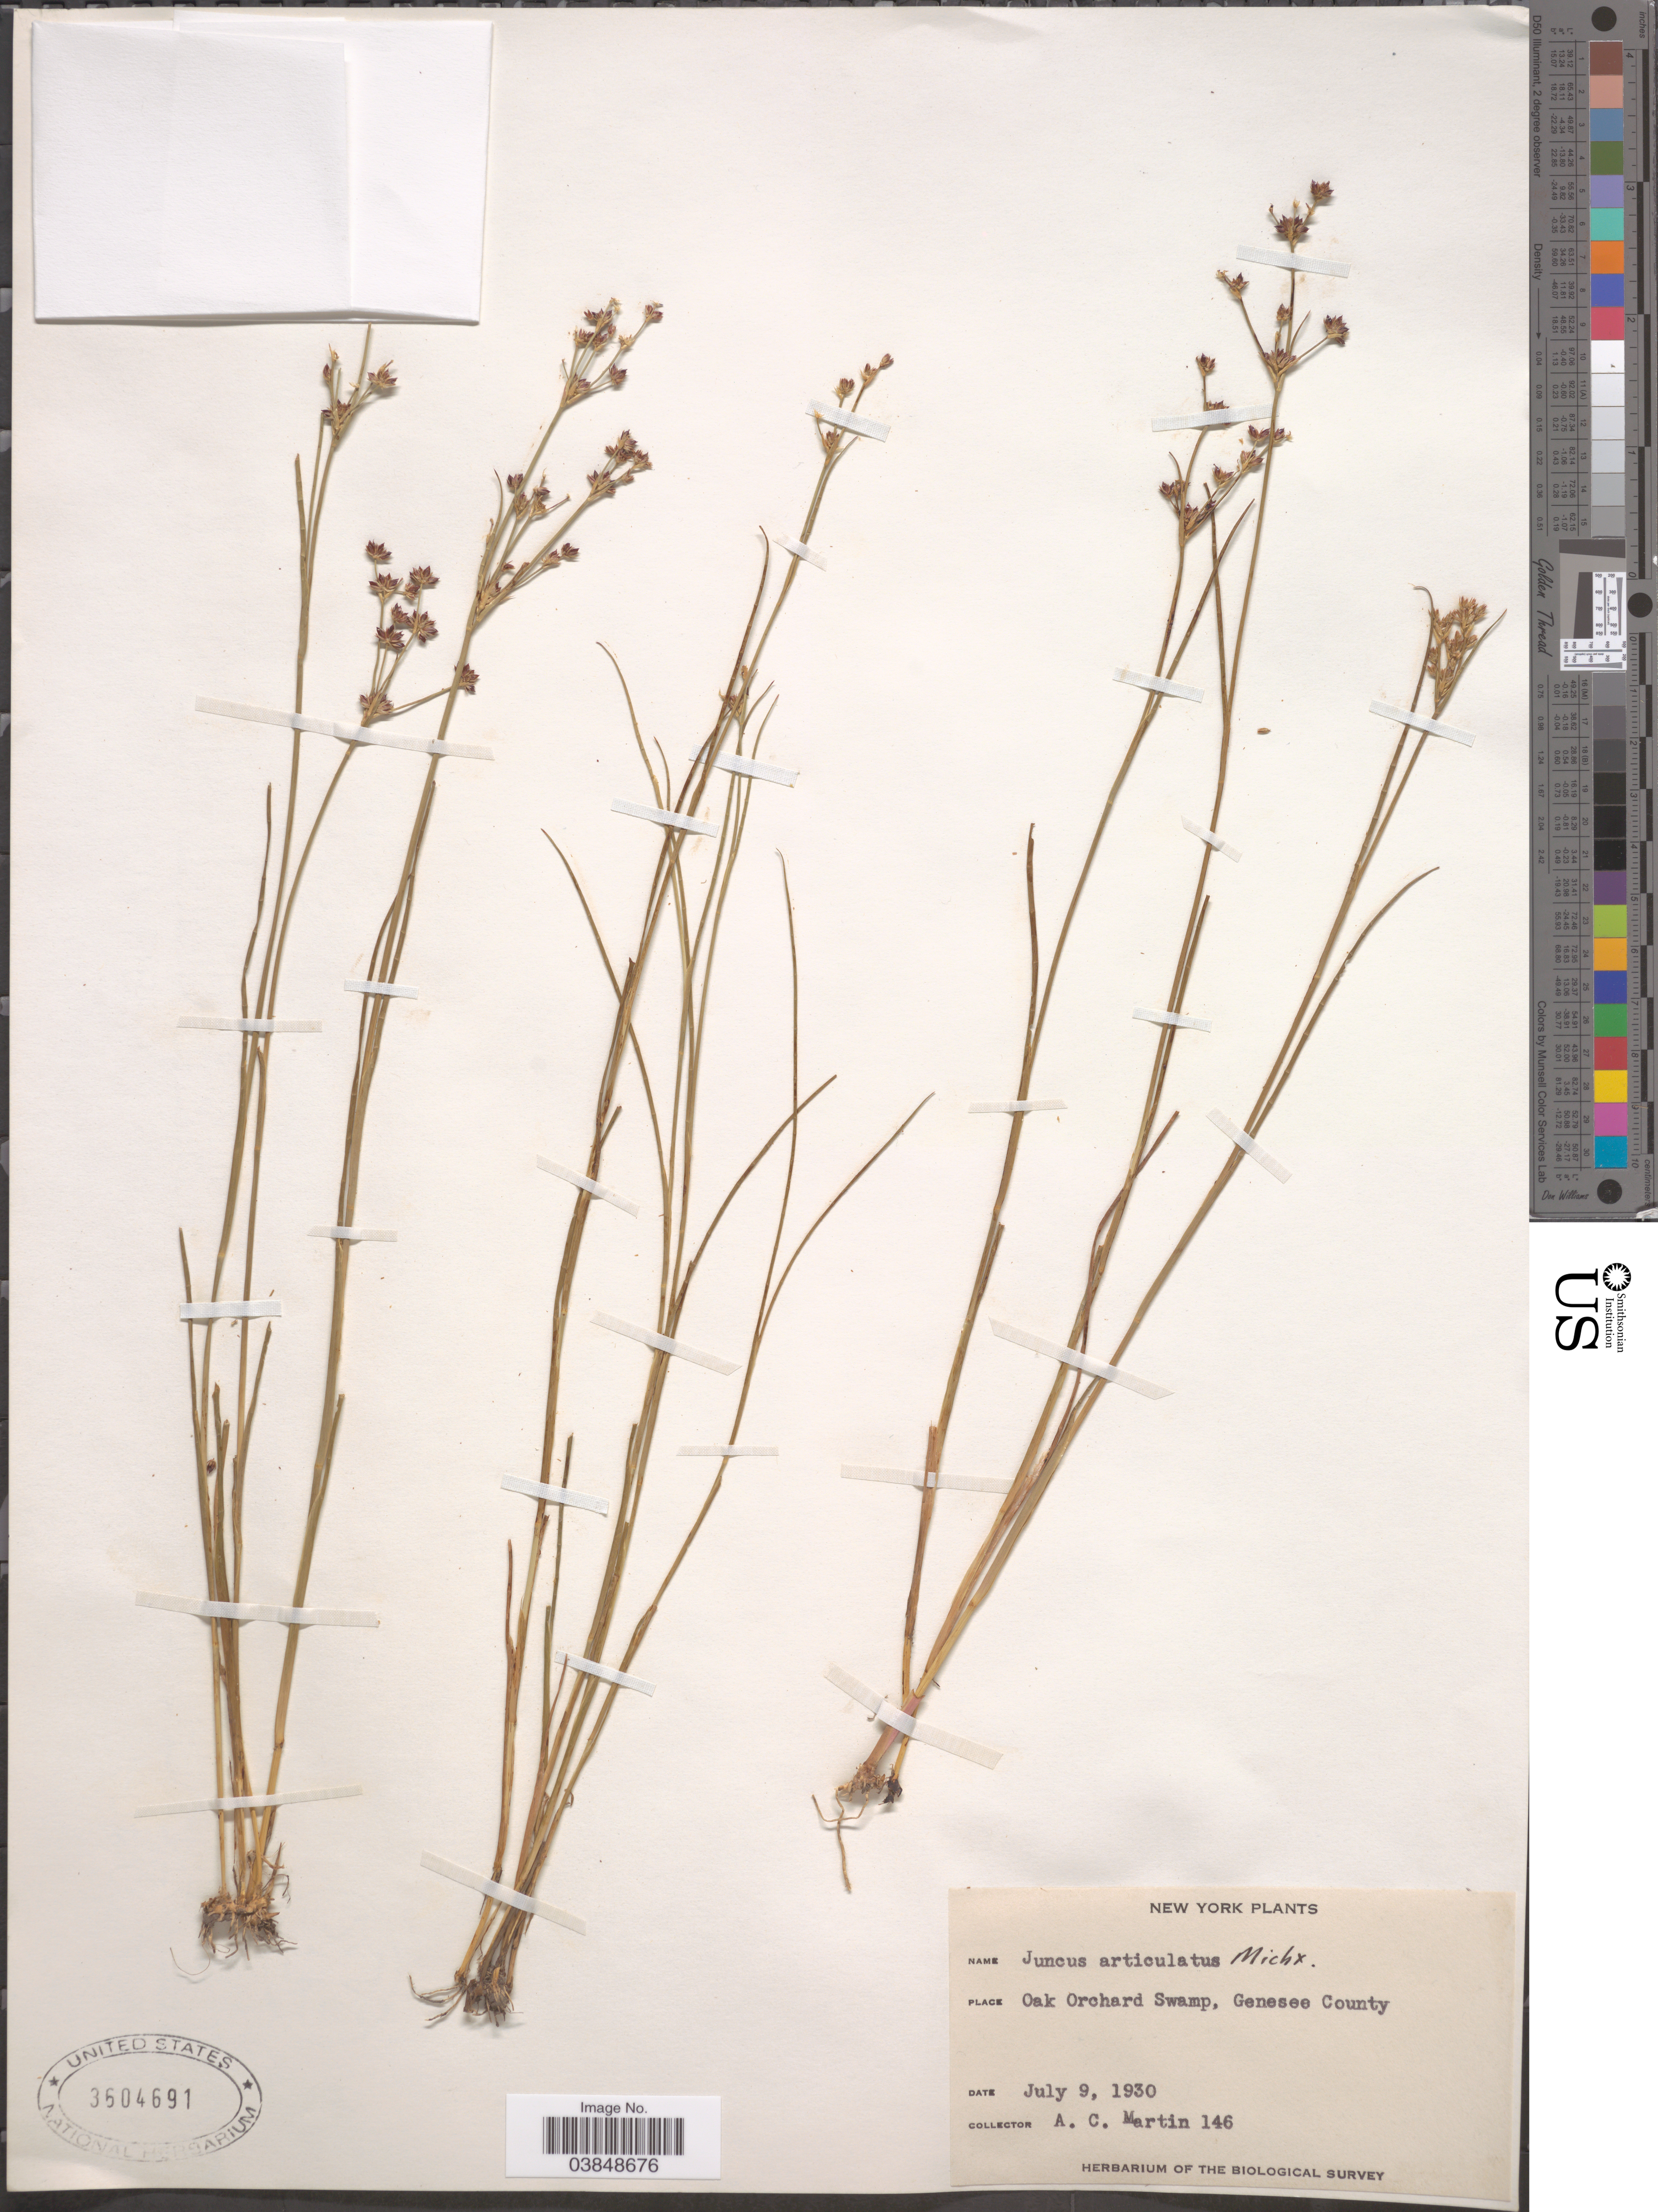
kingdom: Plantae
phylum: Tracheophyta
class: Liliopsida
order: Poales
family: Juncaceae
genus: Juncus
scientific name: Juncus acuminatus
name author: Michx.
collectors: A. C. Martin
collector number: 146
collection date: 1930-07-09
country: United States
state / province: New York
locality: Oak Orchard Swamp, Genesee County.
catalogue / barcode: US 3604691